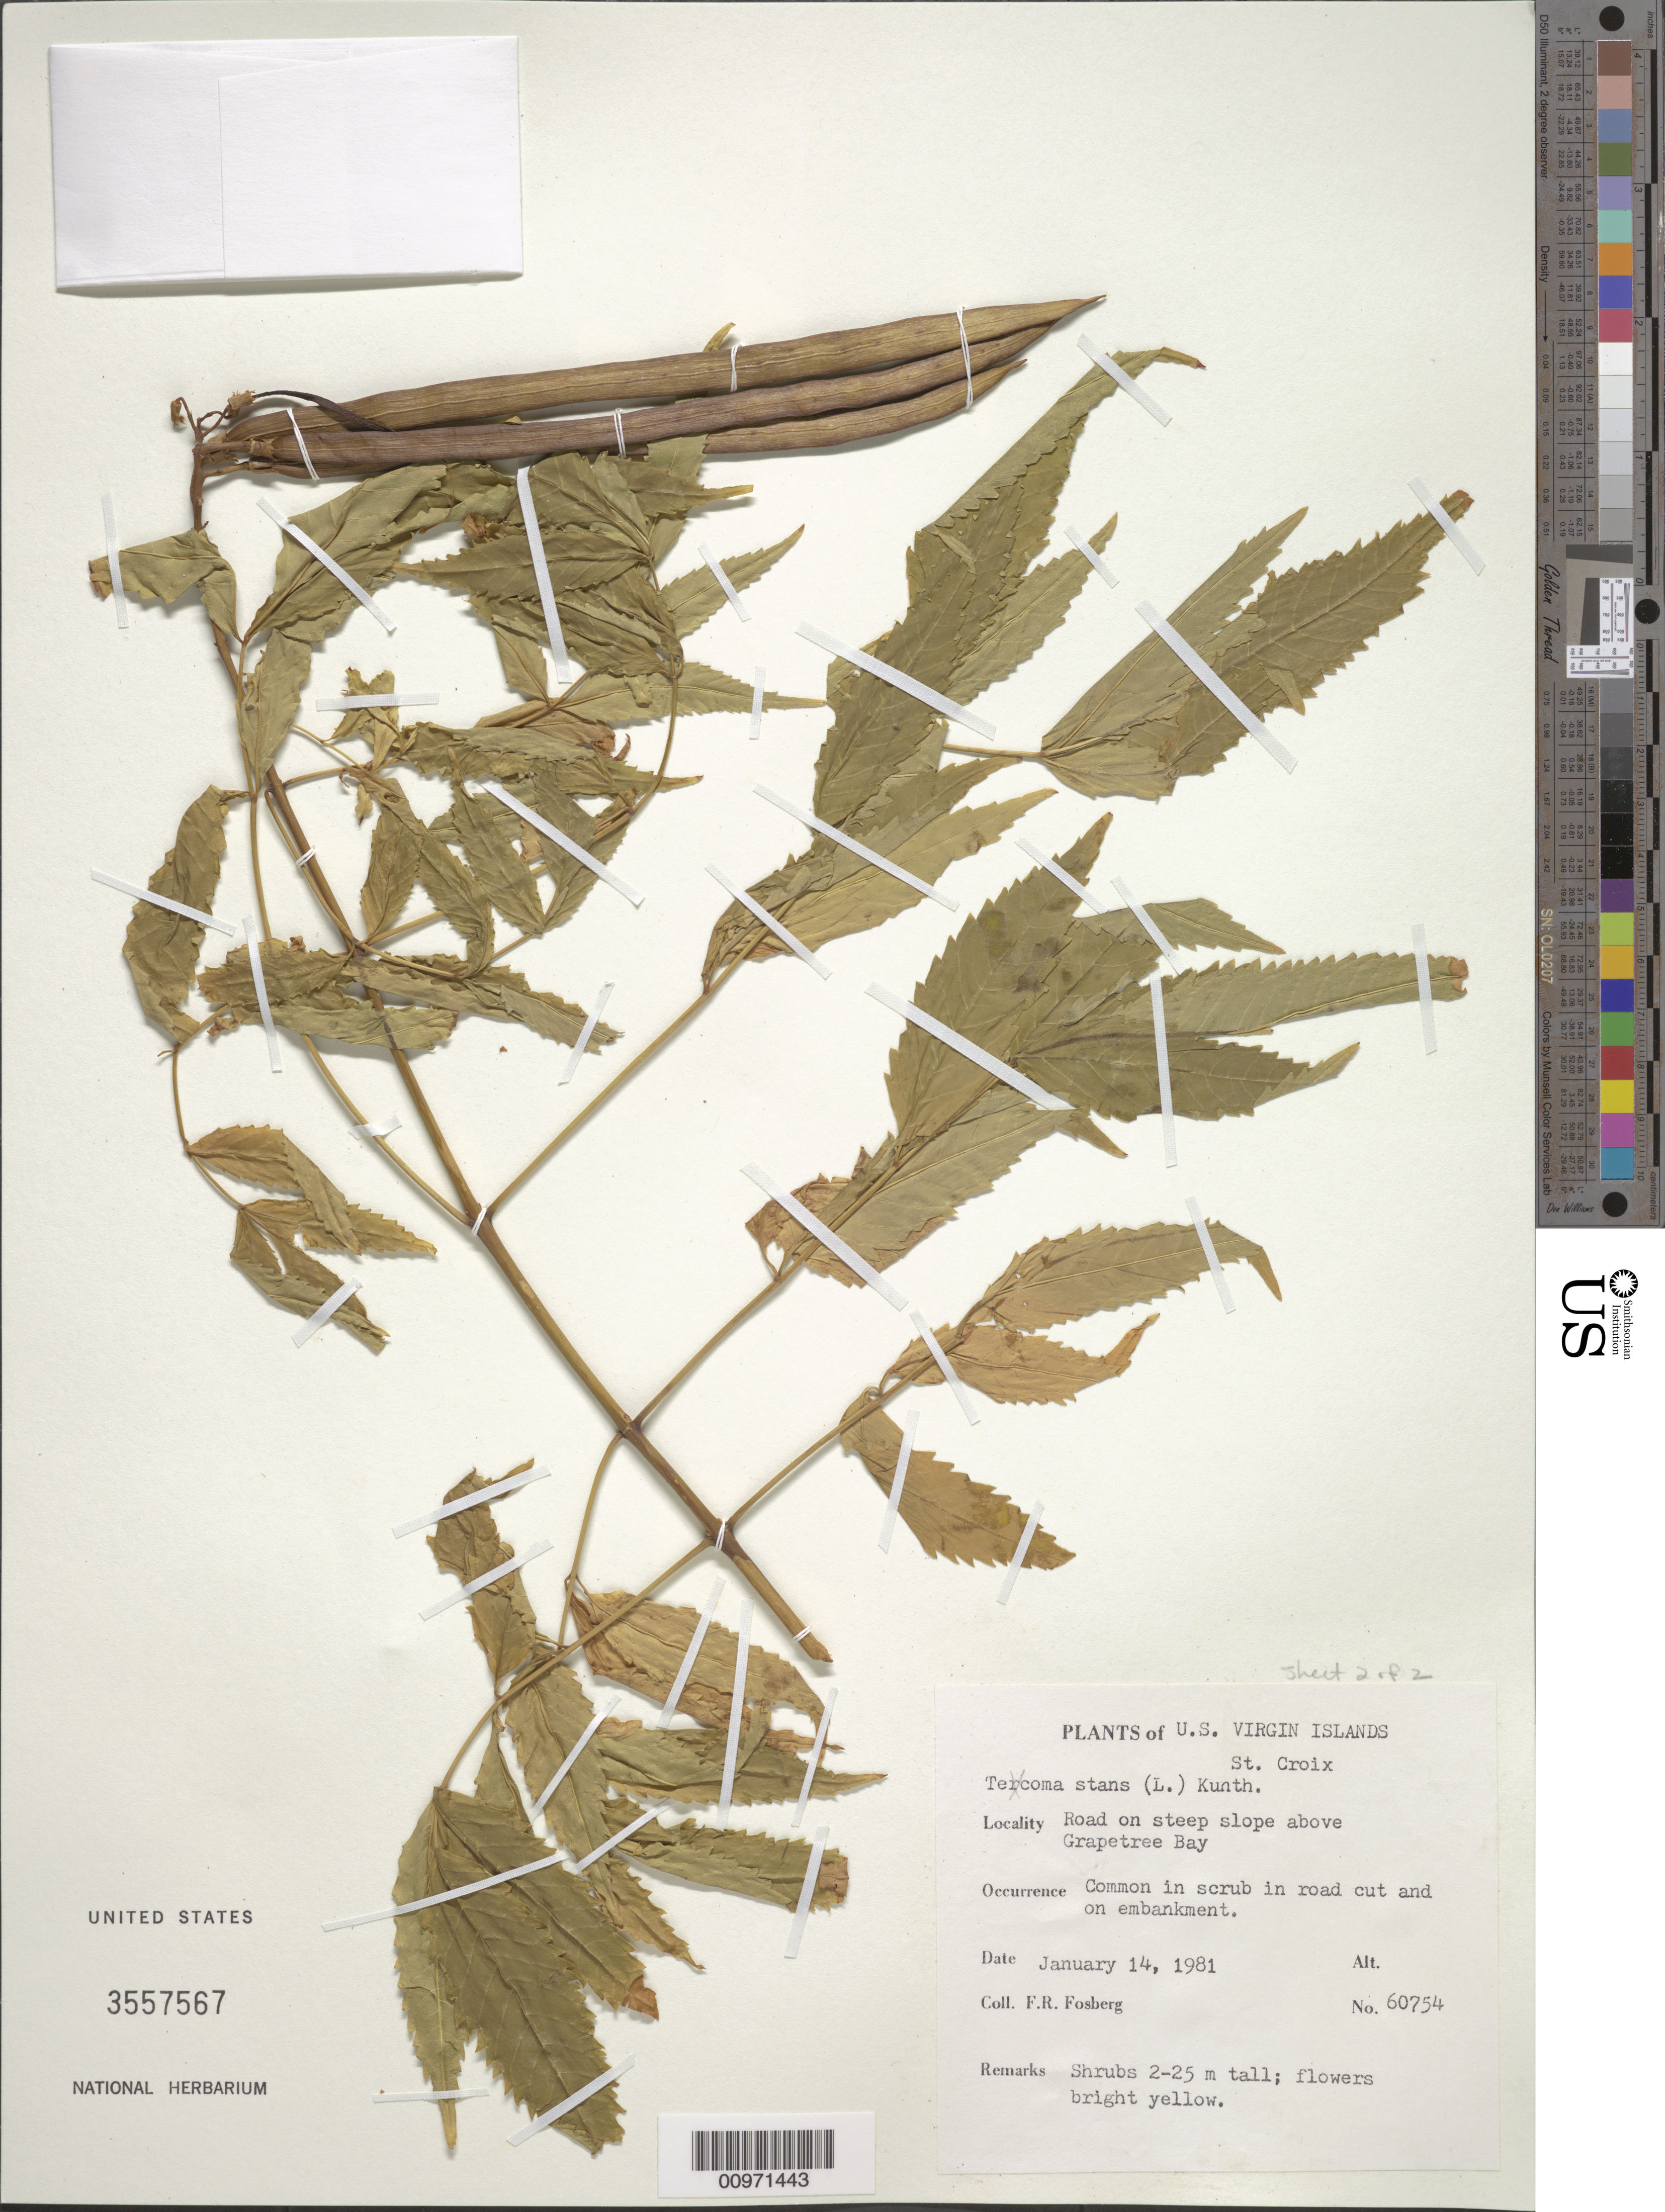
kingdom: Plantae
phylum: Tracheophyta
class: Magnoliopsida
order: Lamiales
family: Bignoniaceae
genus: Tecoma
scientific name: Tecoma stans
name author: (L.) Juss. ex Kunth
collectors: F. R. Fosberg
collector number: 60754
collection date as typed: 14 Jan 1981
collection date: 1981-01-14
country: U.S. Virgin Islands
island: St. Croix I.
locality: Road above Grapetree Bay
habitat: Road on steep slope, in scrub in road cut and on embankment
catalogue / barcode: US 3557567